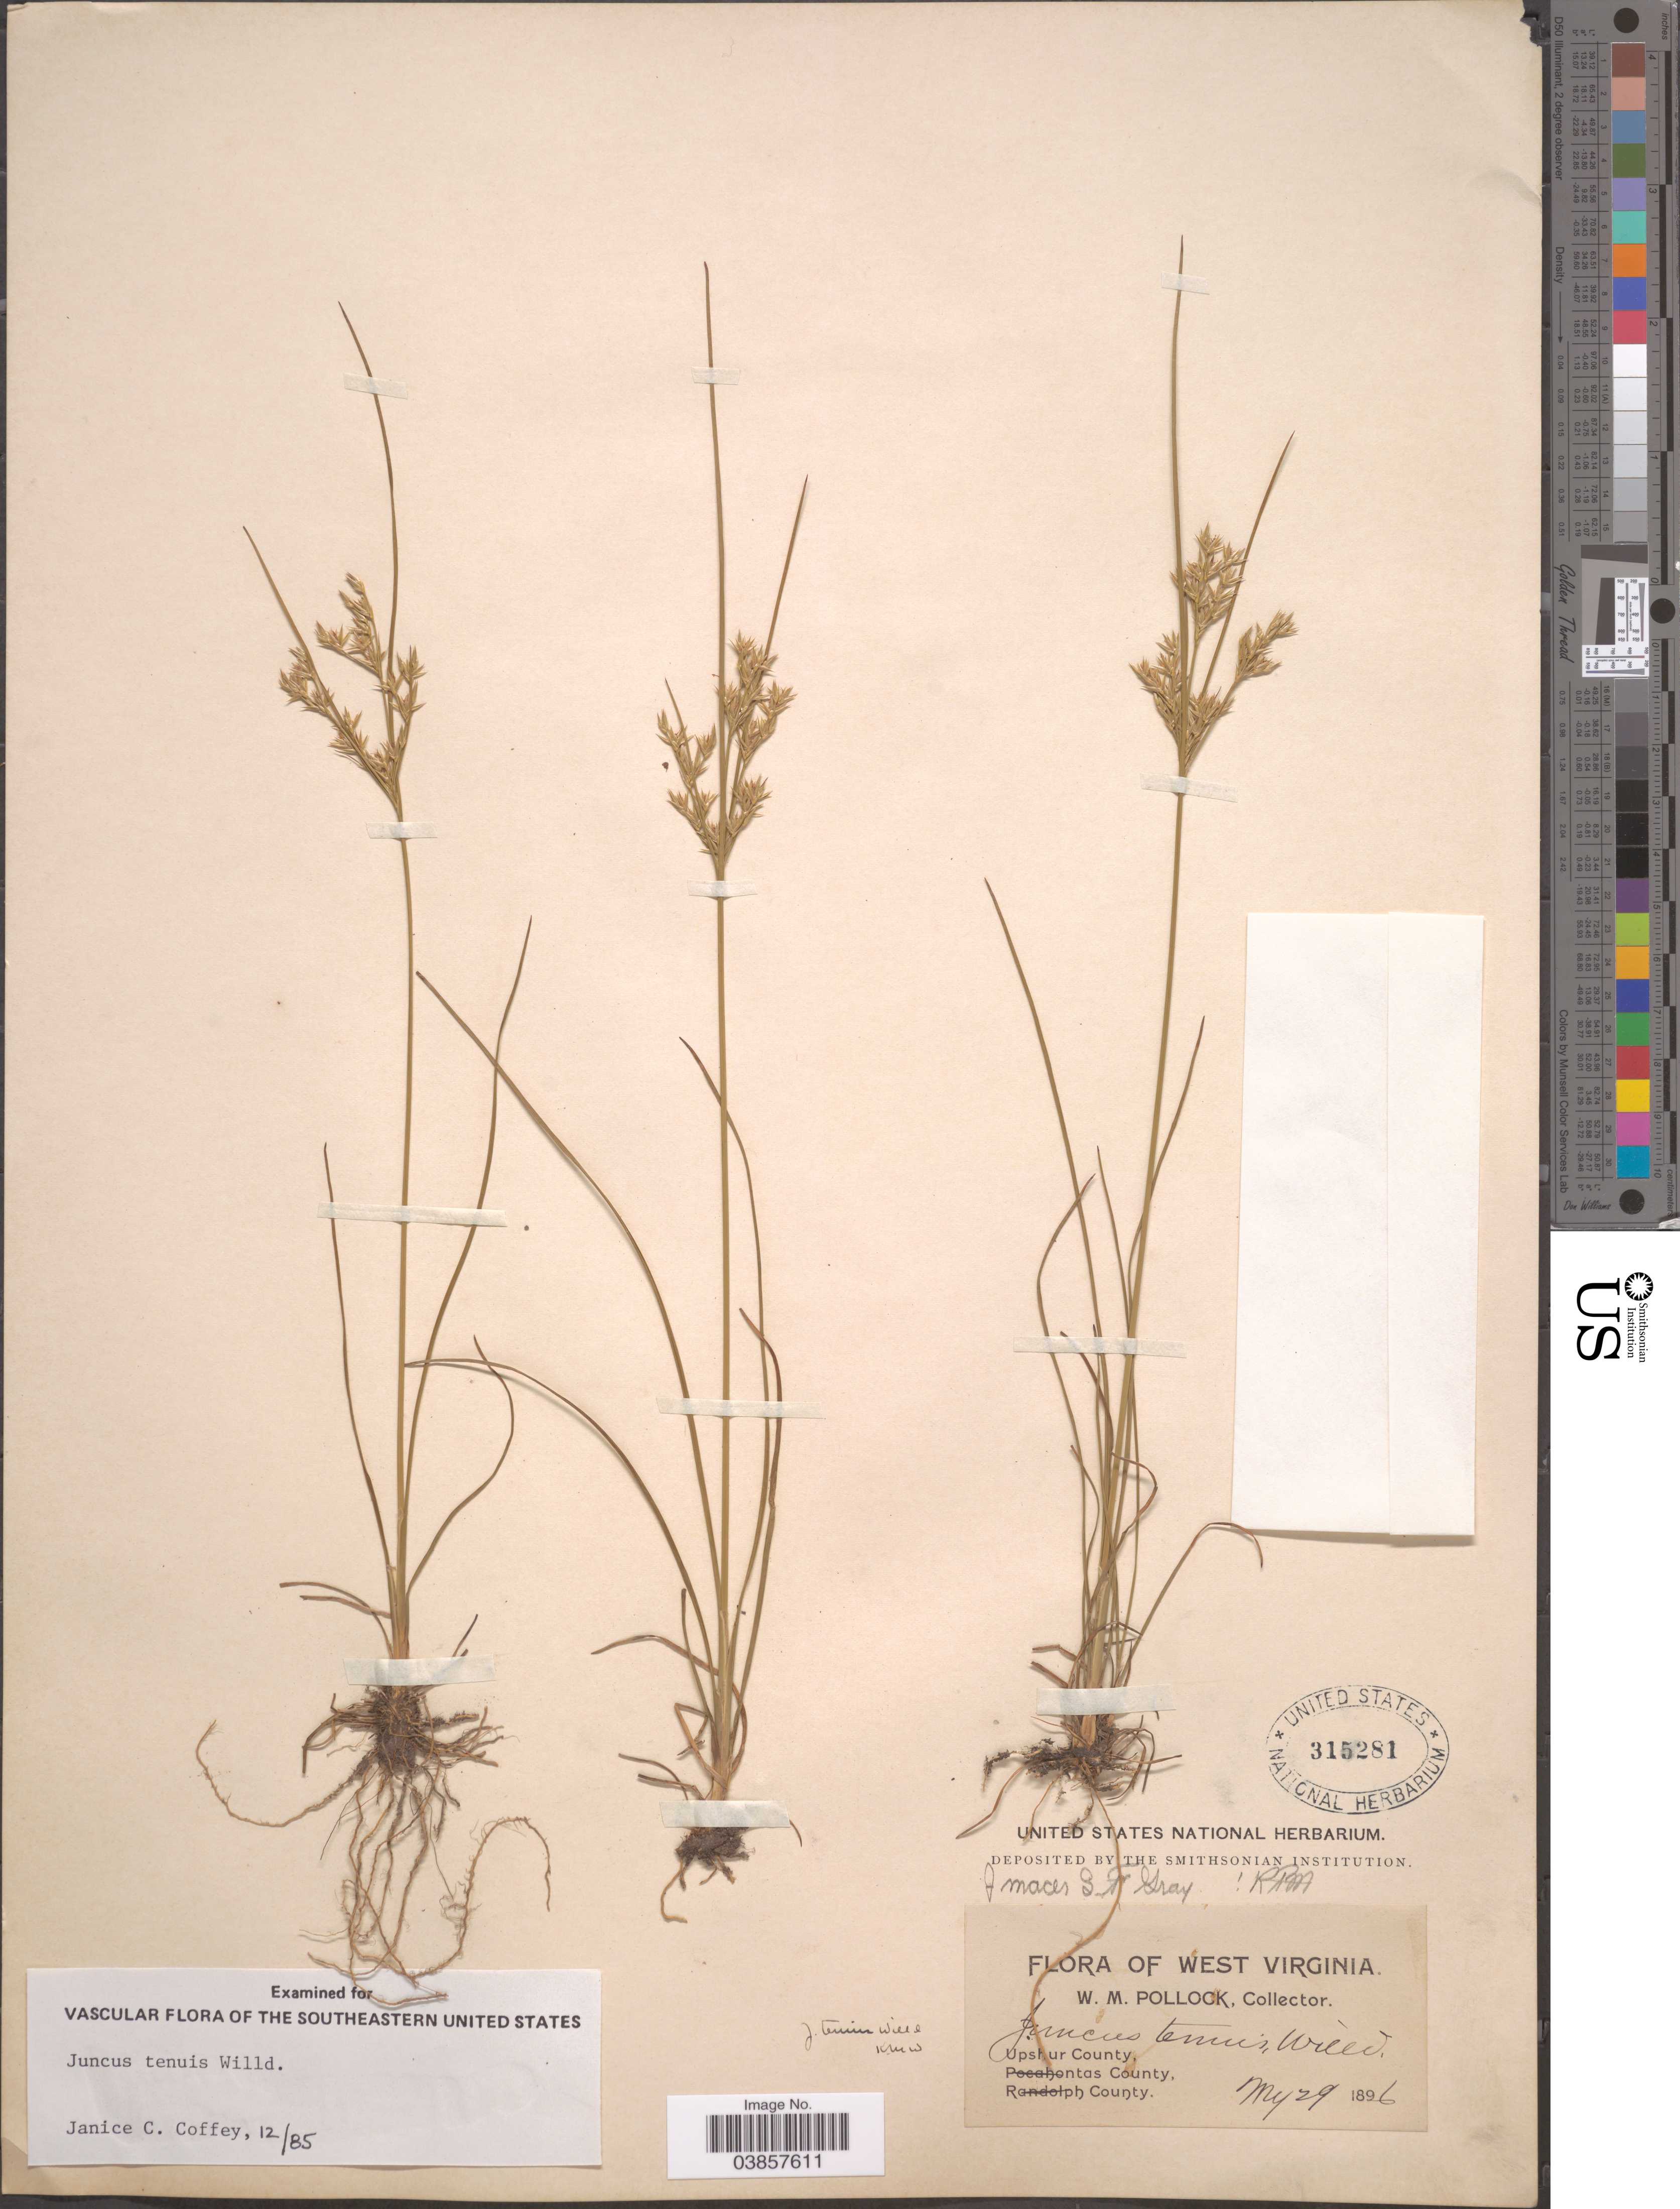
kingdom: Plantae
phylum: Tracheophyta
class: Liliopsida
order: Poales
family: Juncaceae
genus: Juncus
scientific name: Juncus tenuis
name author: Willd.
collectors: W. M. Pollock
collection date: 1896-05-29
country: United States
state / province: West Virginia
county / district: Upshur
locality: unty.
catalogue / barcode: US 315281